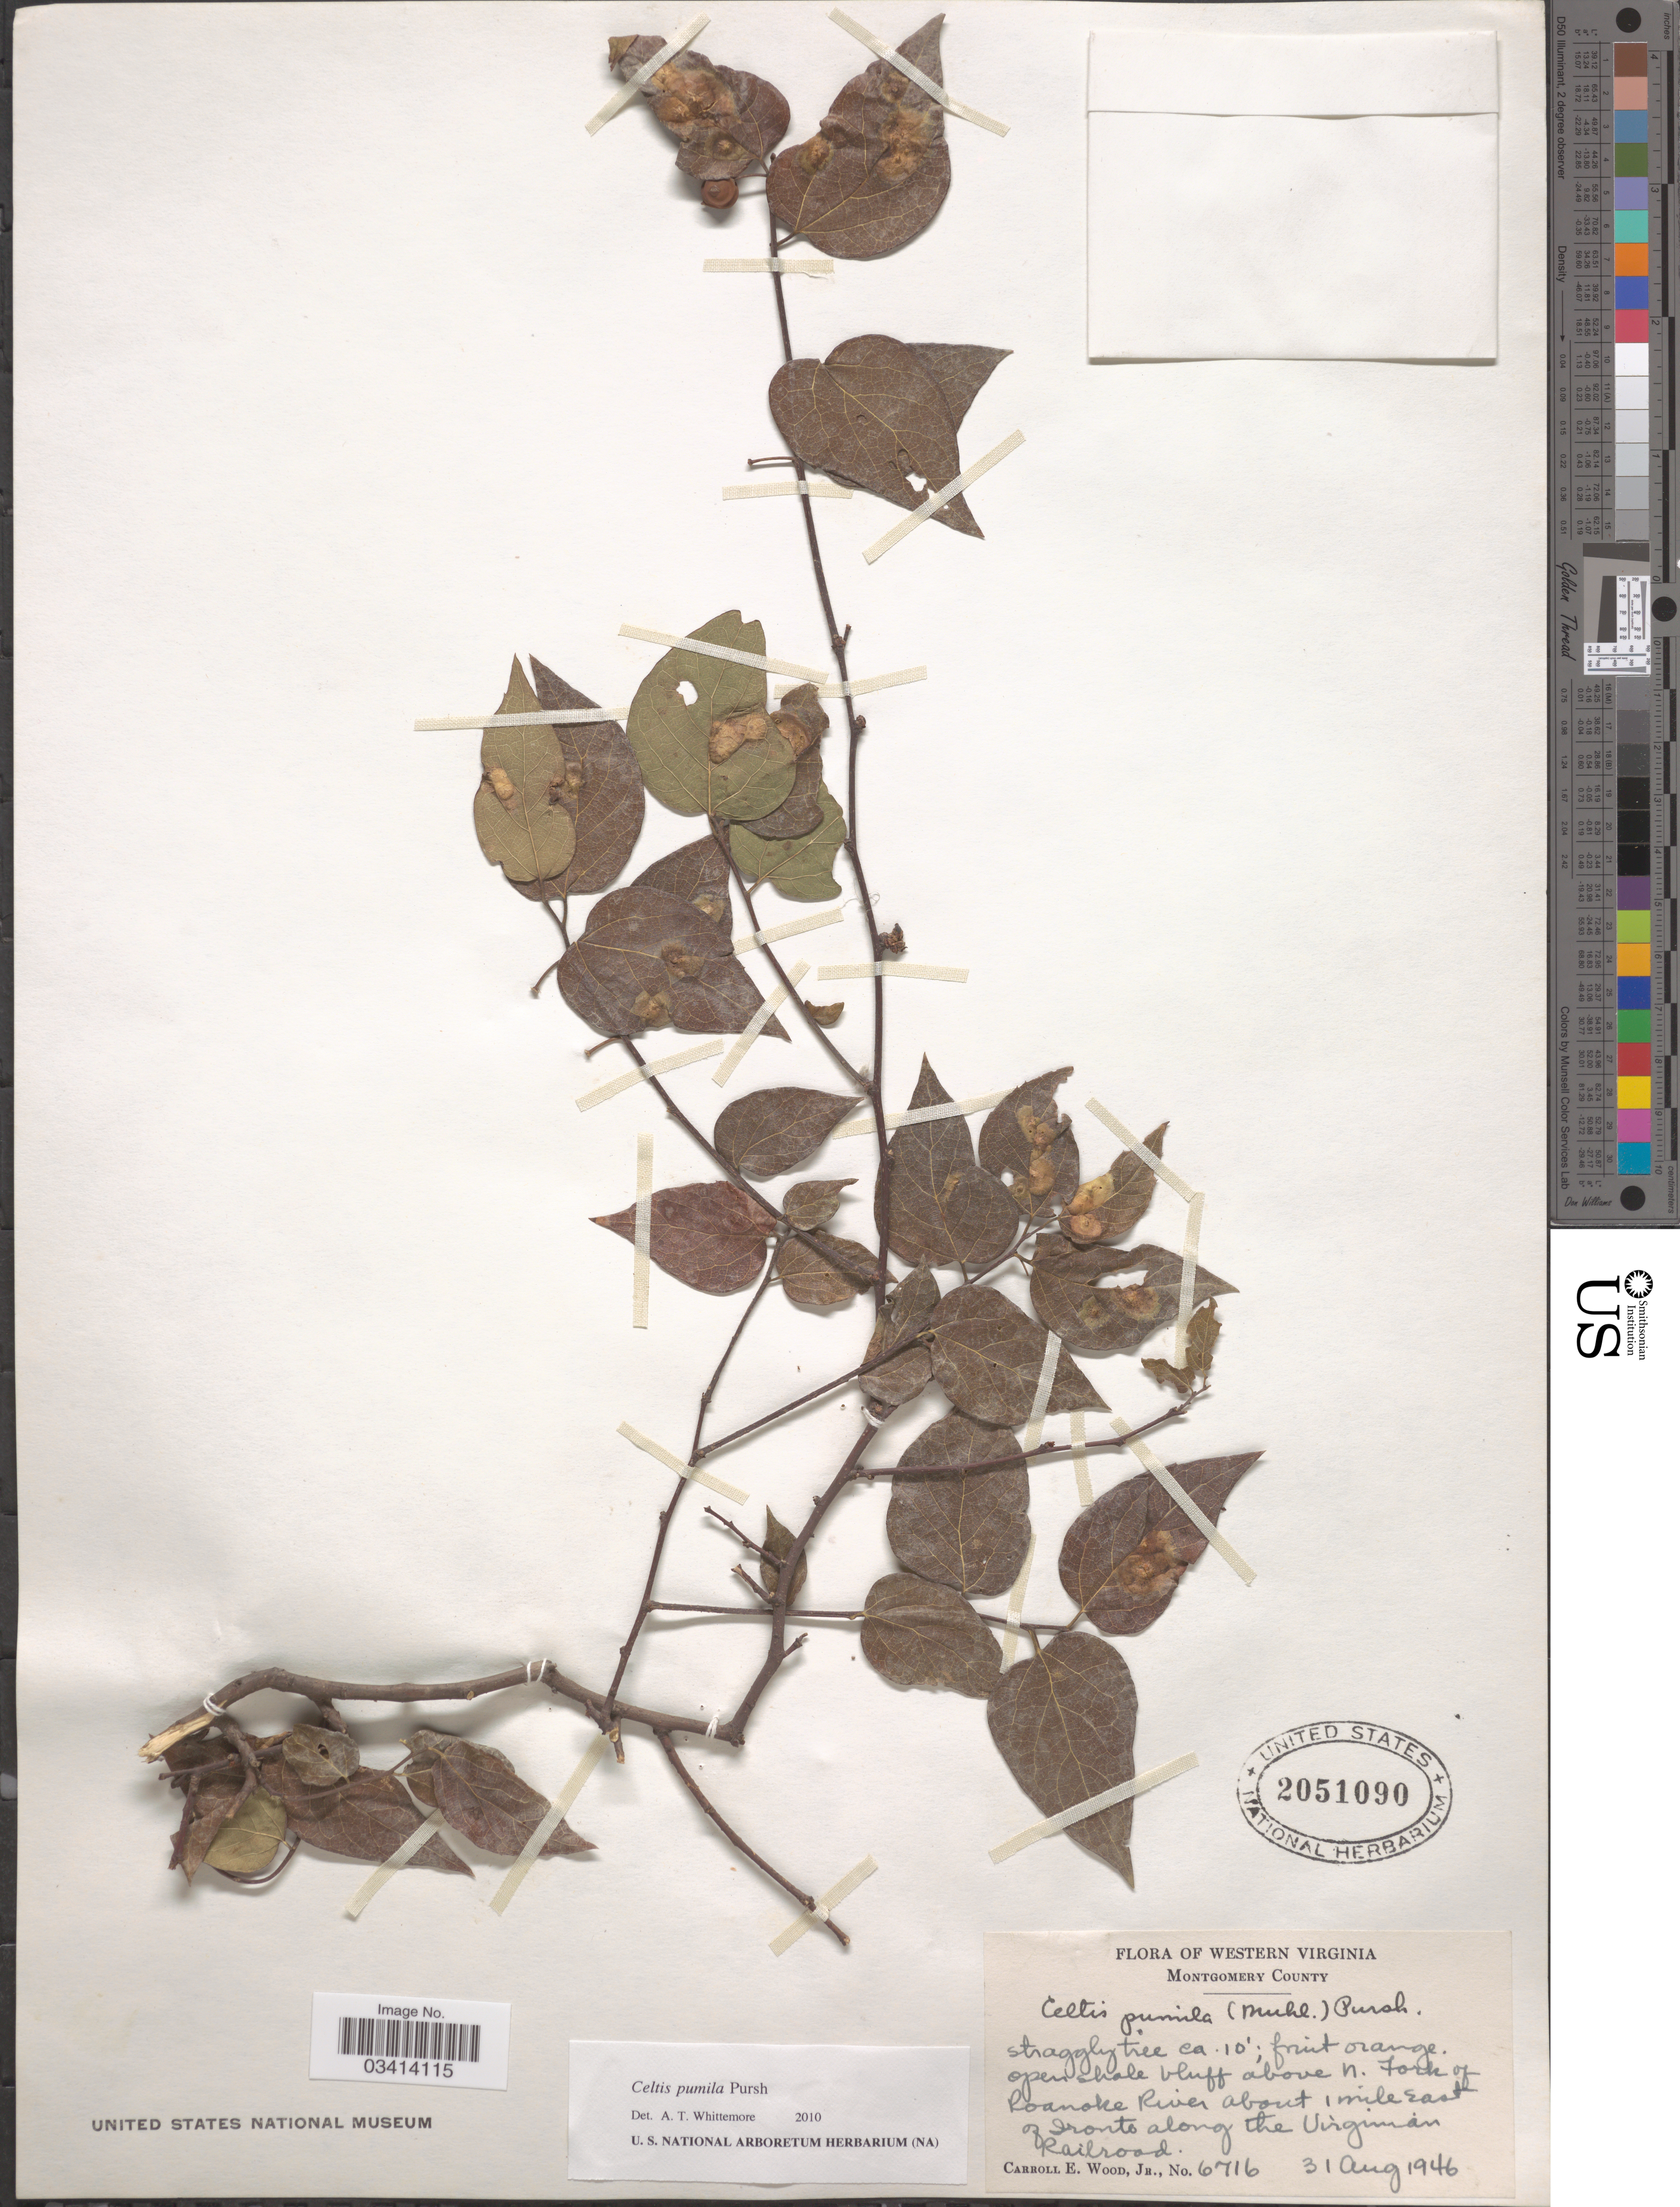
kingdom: Plantae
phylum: Tracheophyta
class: Magnoliopsida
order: Rosales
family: Cannabaceae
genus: Celtis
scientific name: Celtis pumila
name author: Pursh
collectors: C. Wood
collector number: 6716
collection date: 1946-08-31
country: United States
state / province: Virginia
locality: Western Virginia. Open shale bluff above N. Fork of Roanoke River about 1 mile East of Ironto along the Virginian Railroad.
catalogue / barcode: US 2051090